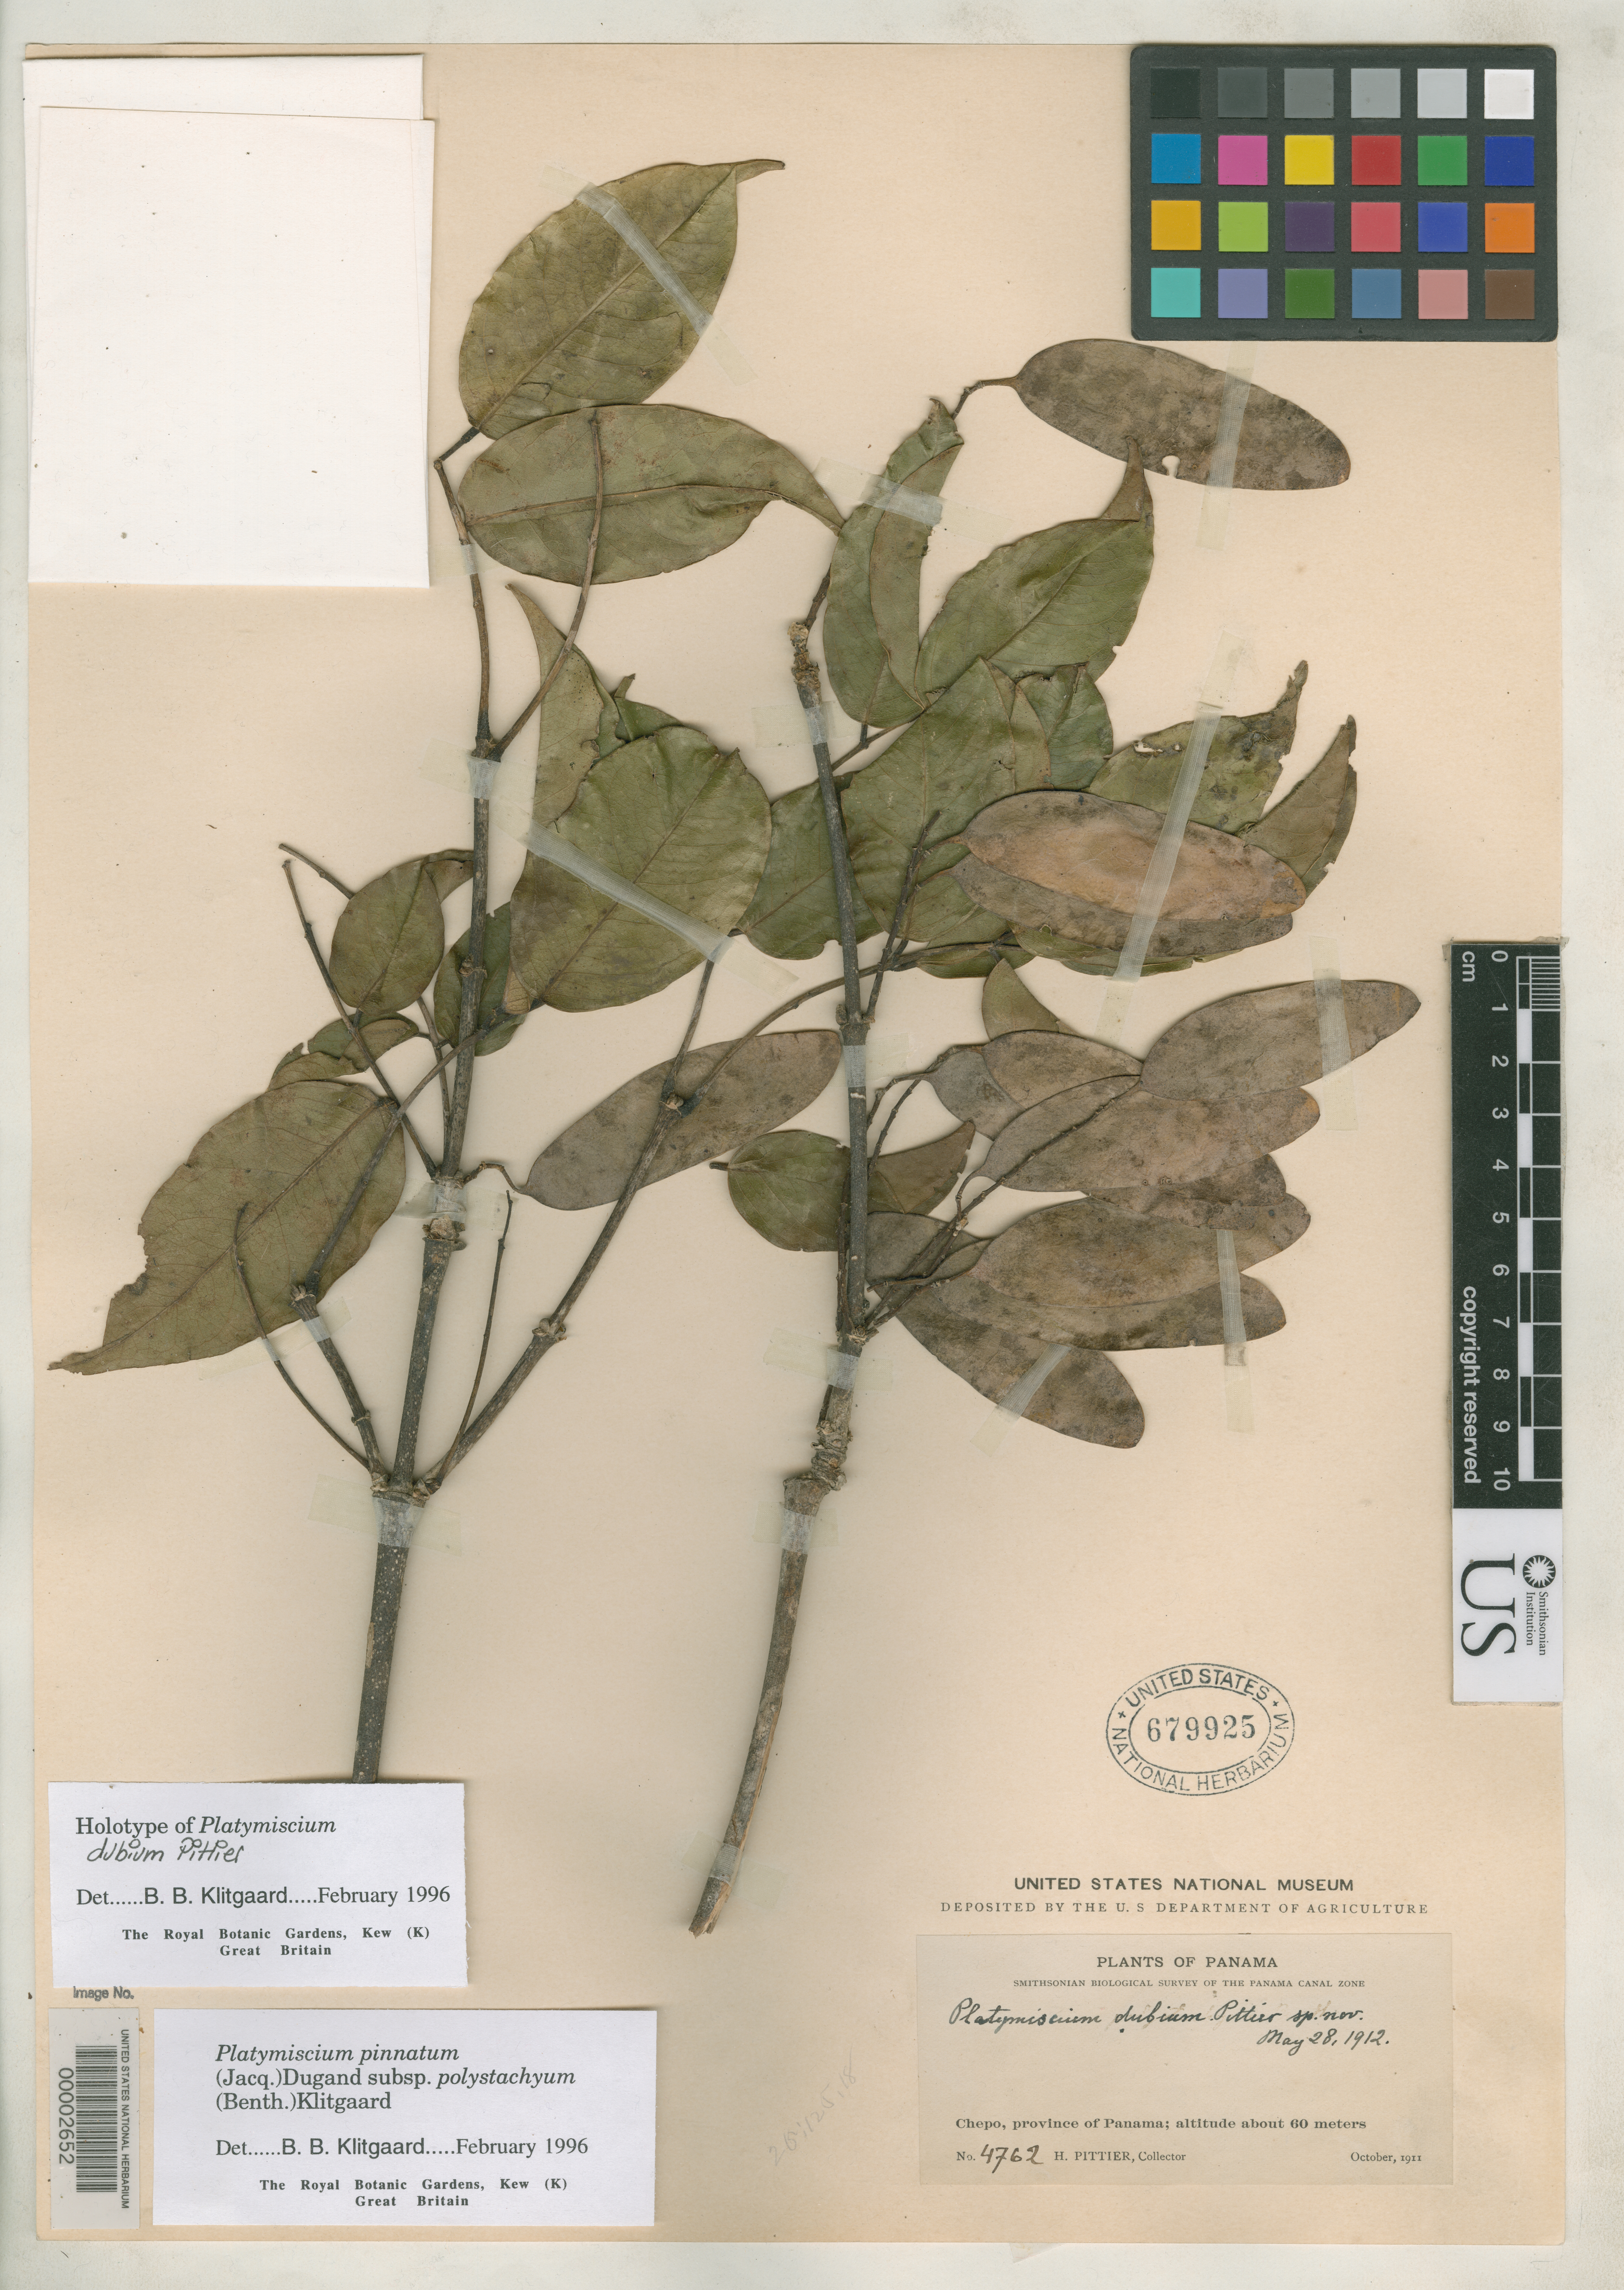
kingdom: Plantae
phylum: Tracheophyta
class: Magnoliopsida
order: Fabales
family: Fabaceae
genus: Platymiscium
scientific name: Platymiscium dubium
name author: Pittier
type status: Holotype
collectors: H. F. Pittier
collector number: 4762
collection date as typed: Oct 1911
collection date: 1911-10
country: Panama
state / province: Panamá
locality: Near Chepo.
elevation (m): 60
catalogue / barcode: US 679925